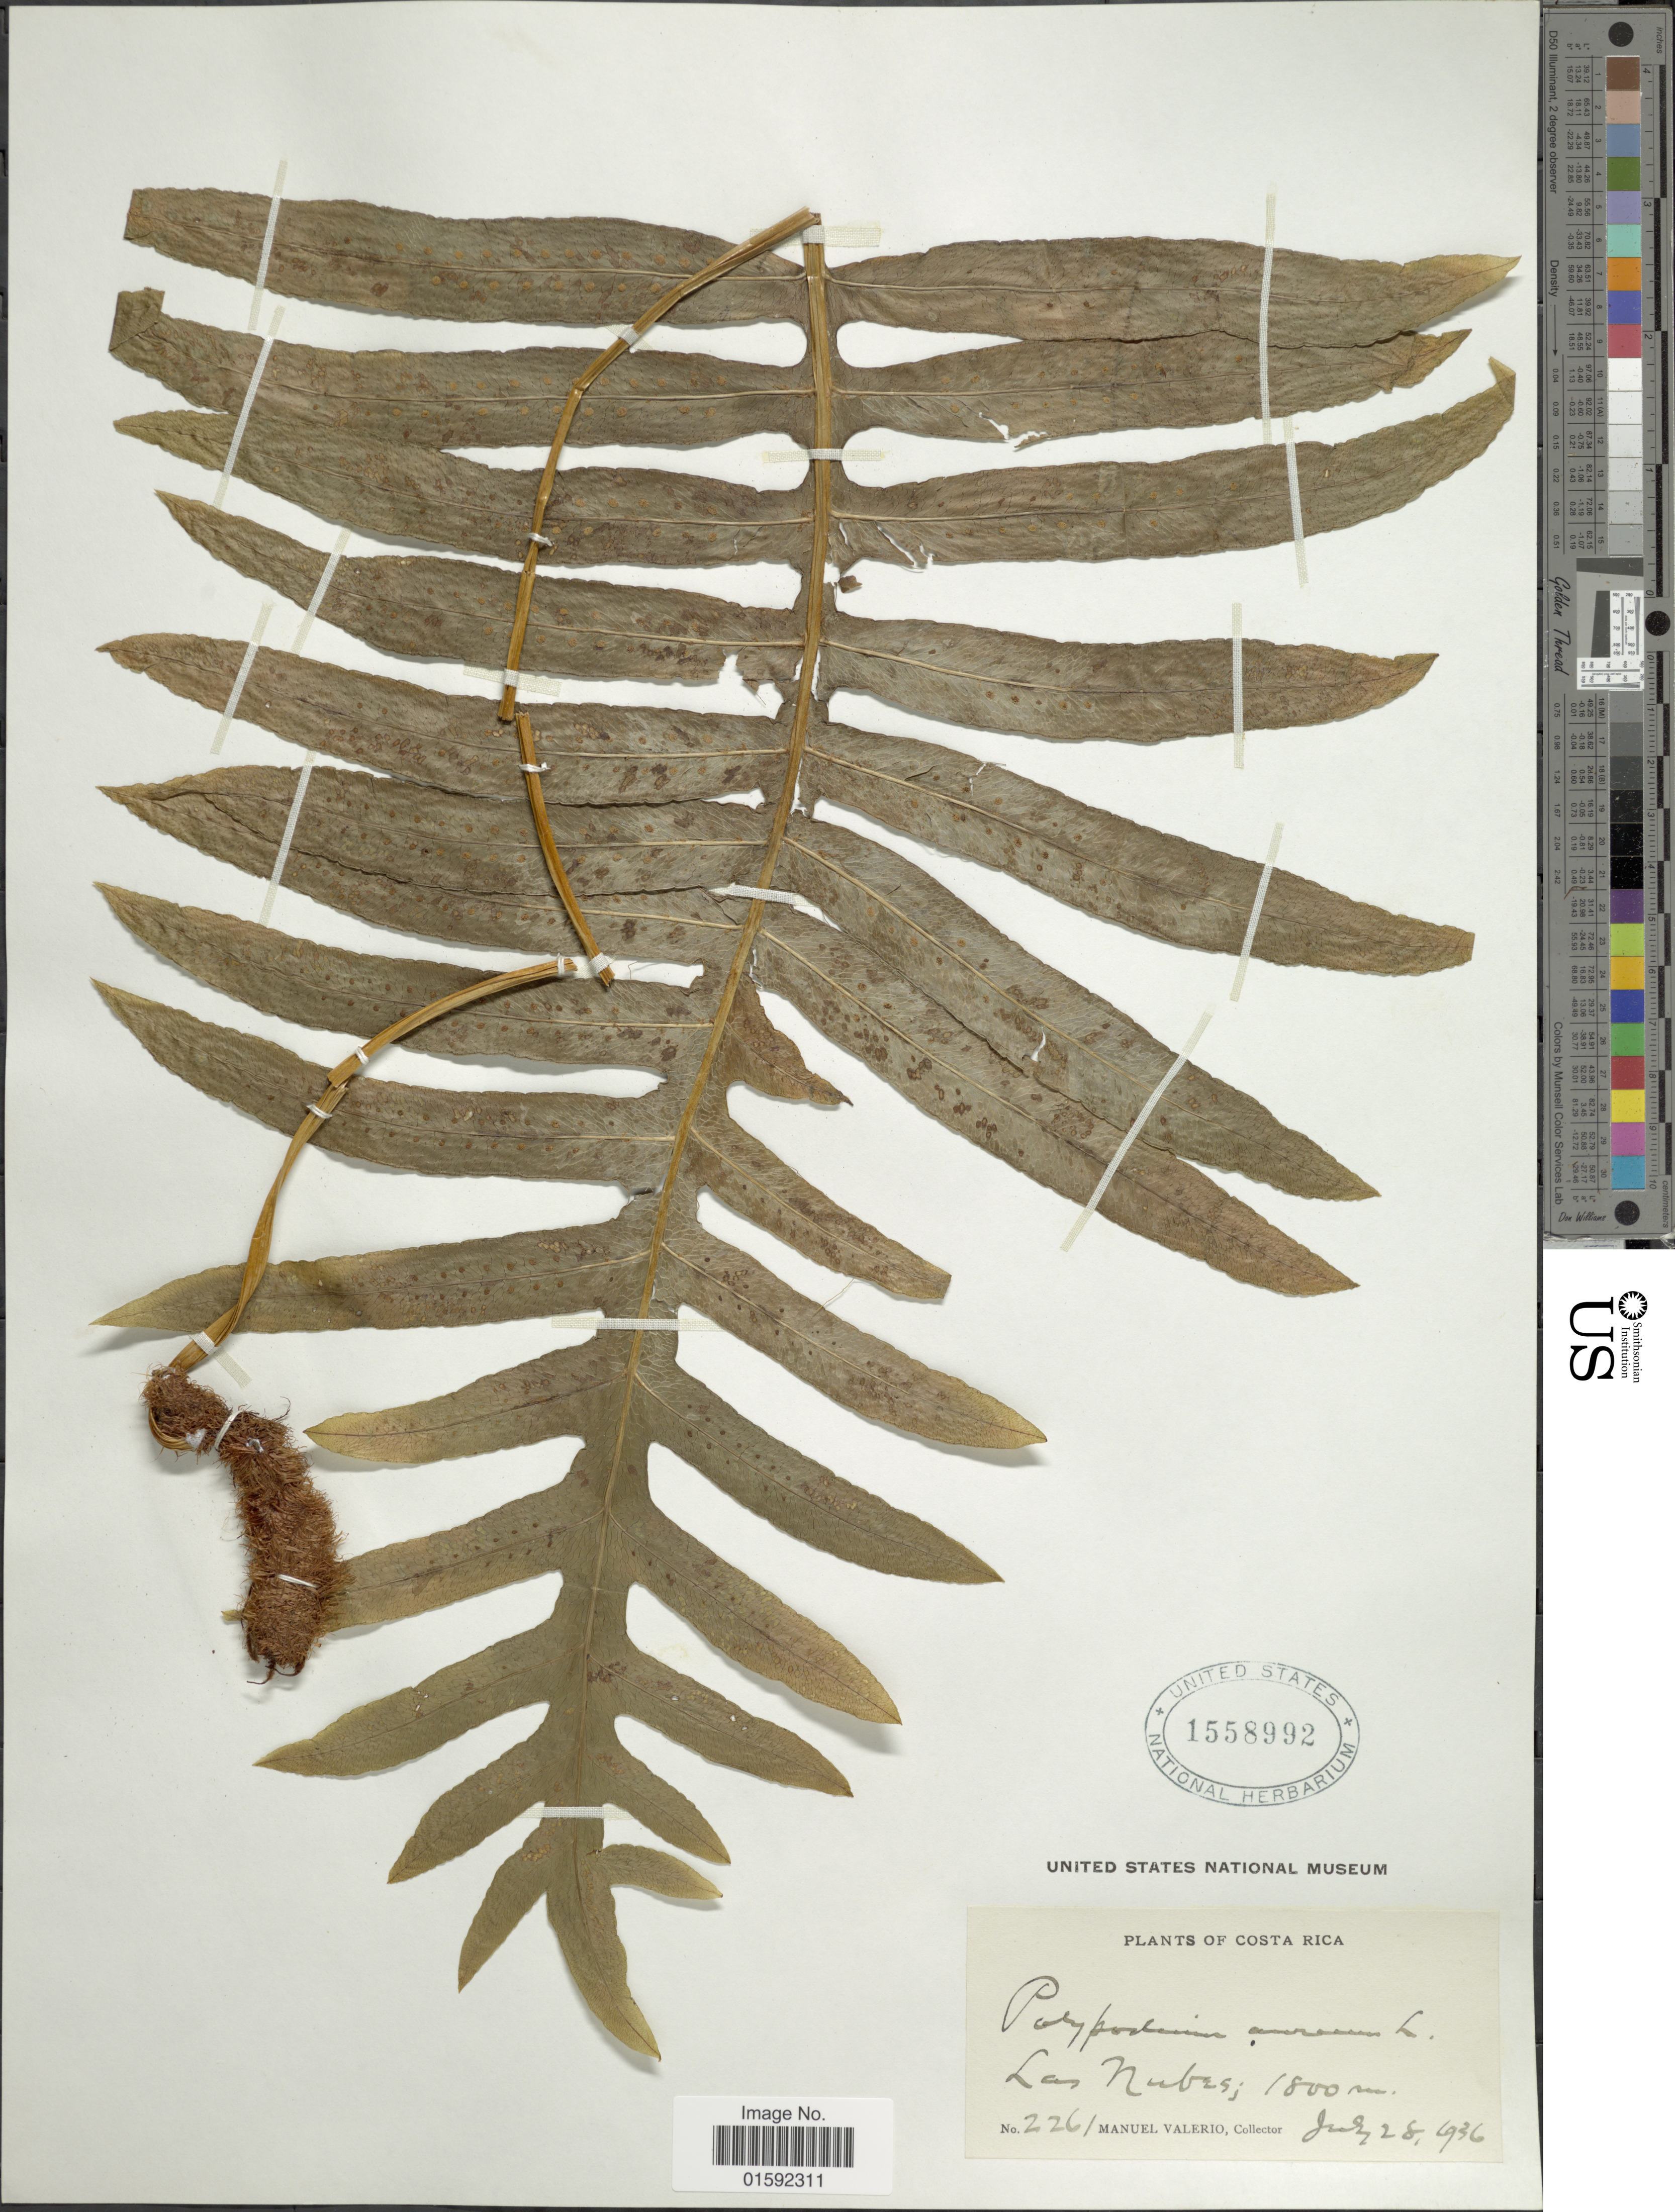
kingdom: Plantae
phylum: Tracheophyta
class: Polypodiopsida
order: Polypodiales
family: Polypodiaceae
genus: Phlebodium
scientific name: Phlebodium pseudoaureum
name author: (Cav.) Lellinger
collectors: M. Valerio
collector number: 2261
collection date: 1936-07-28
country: Costa Rica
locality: Costa Rica, Las Nubes.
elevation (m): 1800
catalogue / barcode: US 1558992